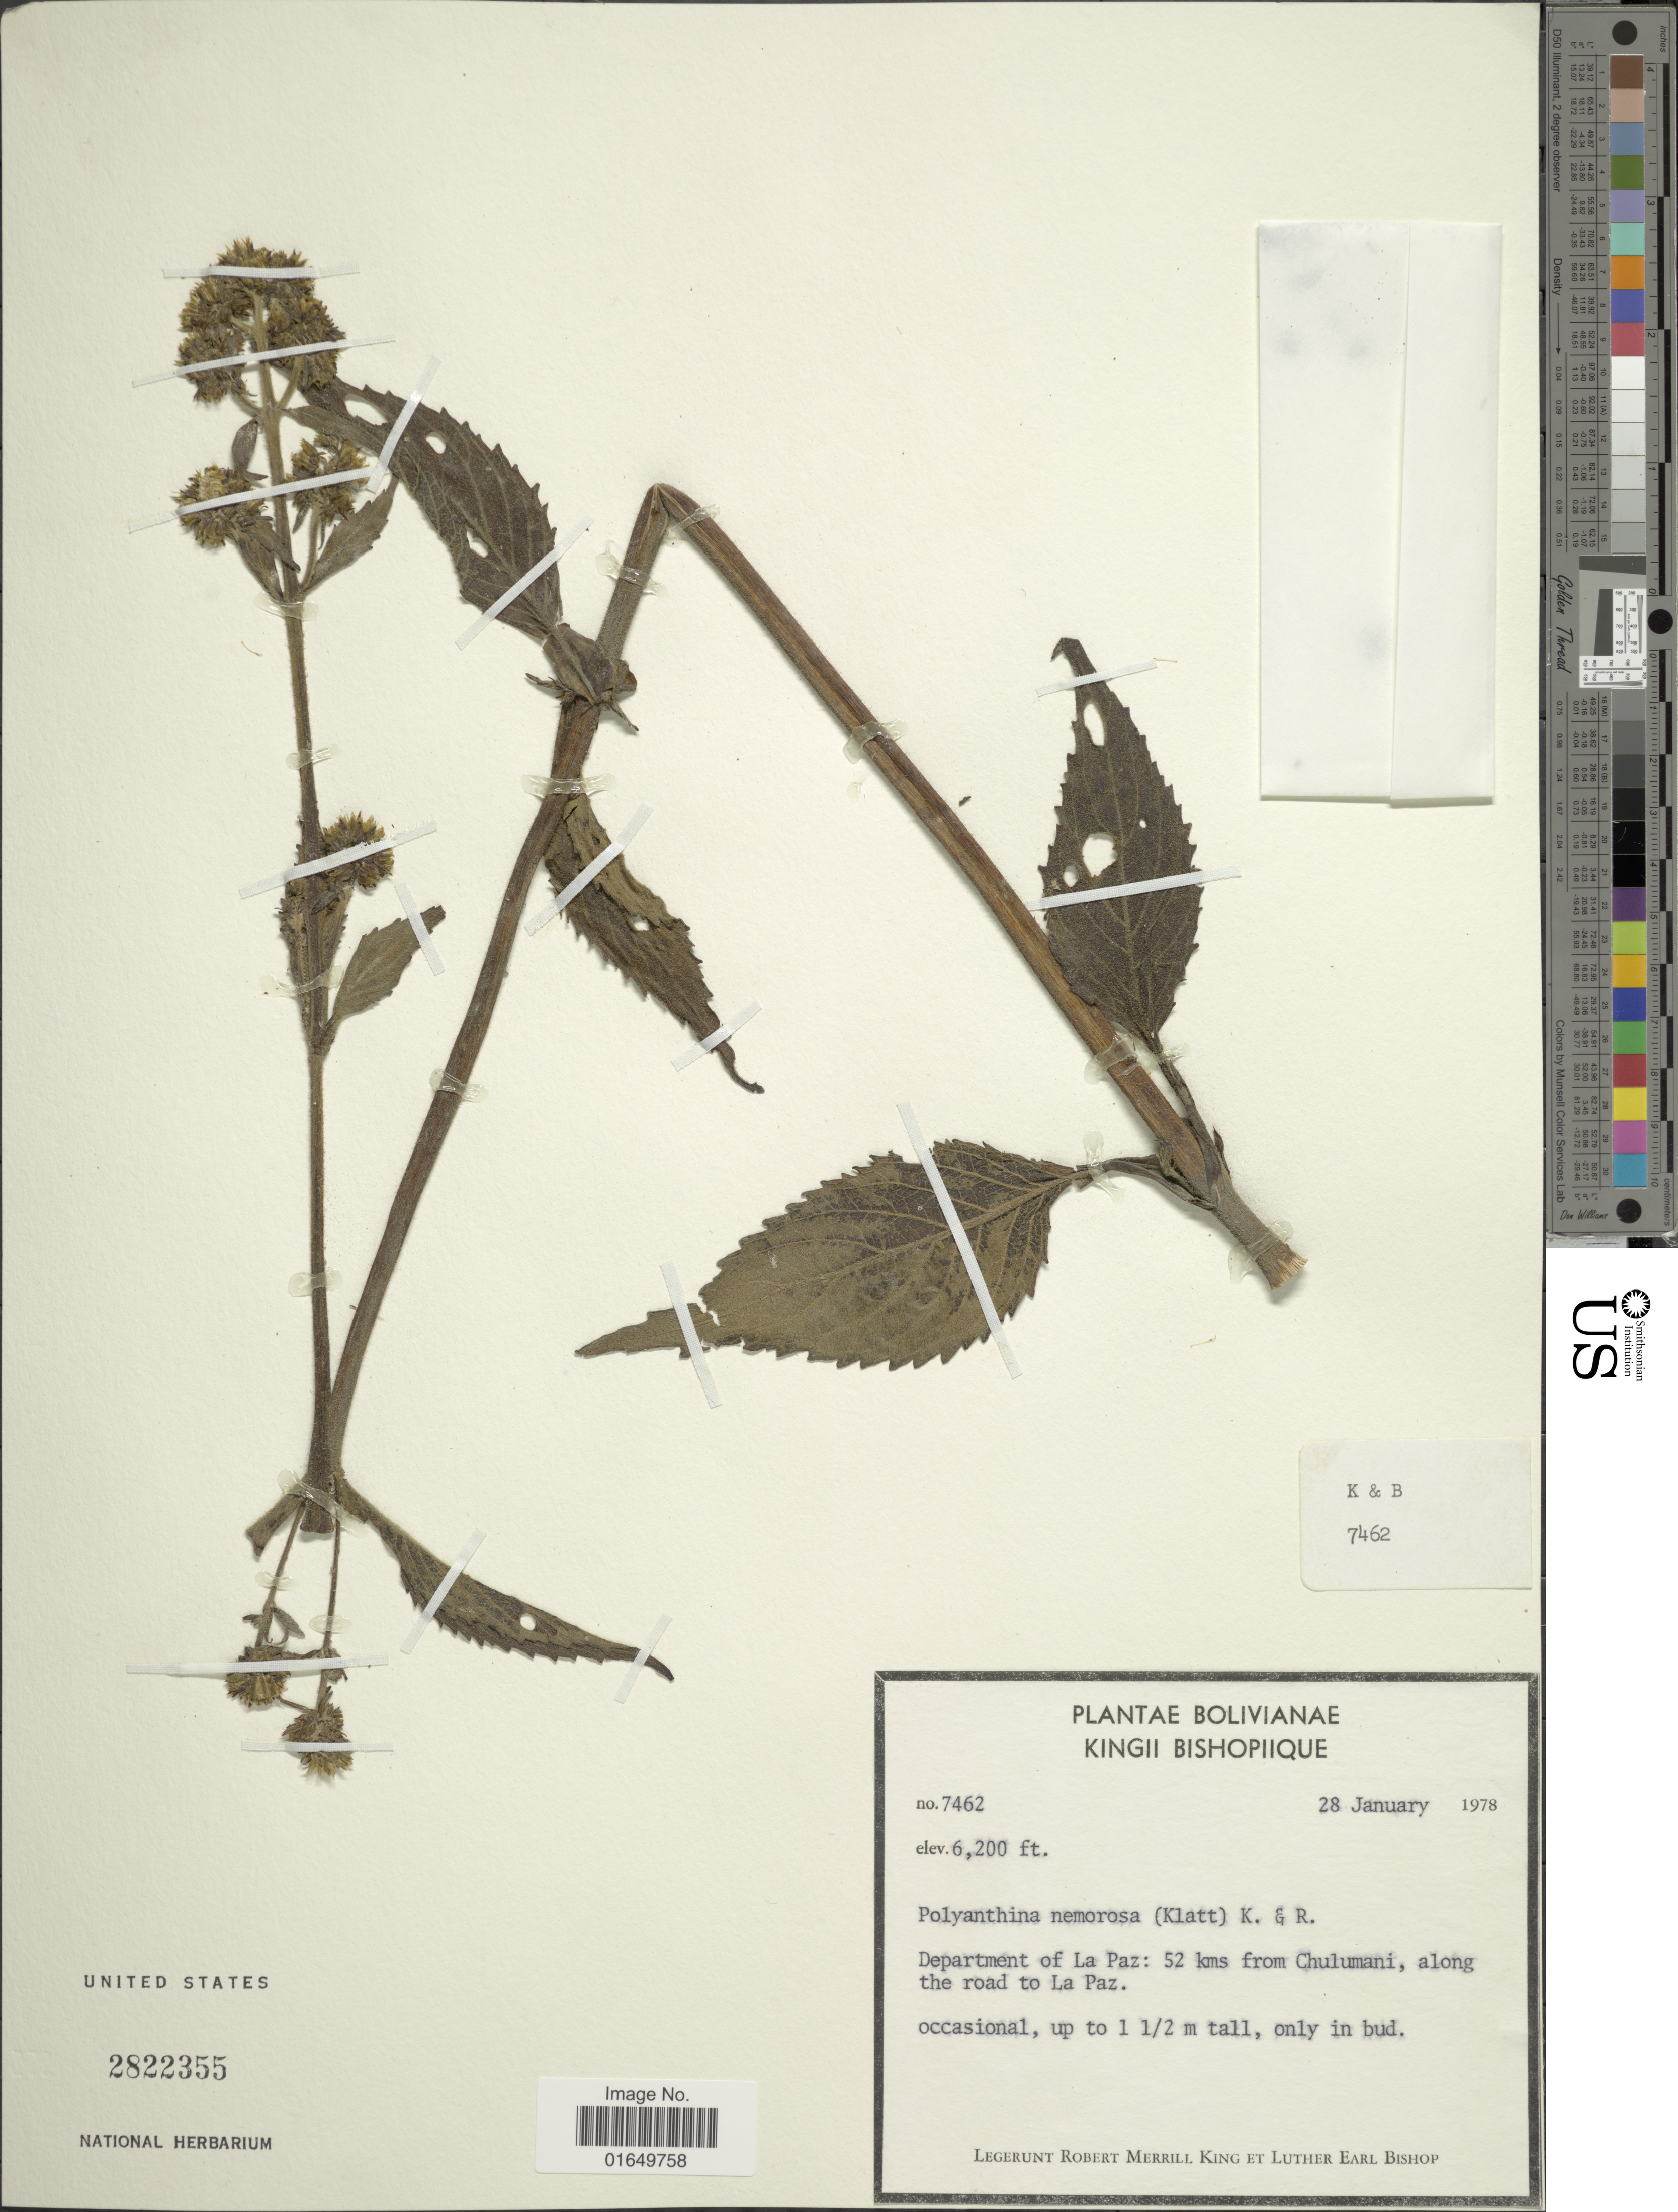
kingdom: Plantae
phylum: Tracheophyta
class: Magnoliopsida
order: Asterales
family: Asteraceae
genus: Polyanthina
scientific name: Polyanthina nemorosa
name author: (Klatt) R.M. King & H. Rob.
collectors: R. M. King & L. E. Bishop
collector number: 7462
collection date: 1978-01-28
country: Bolivia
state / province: La Paz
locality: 52 kms from Chulumani, along the road to La Paz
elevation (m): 1890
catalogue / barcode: US 2822355